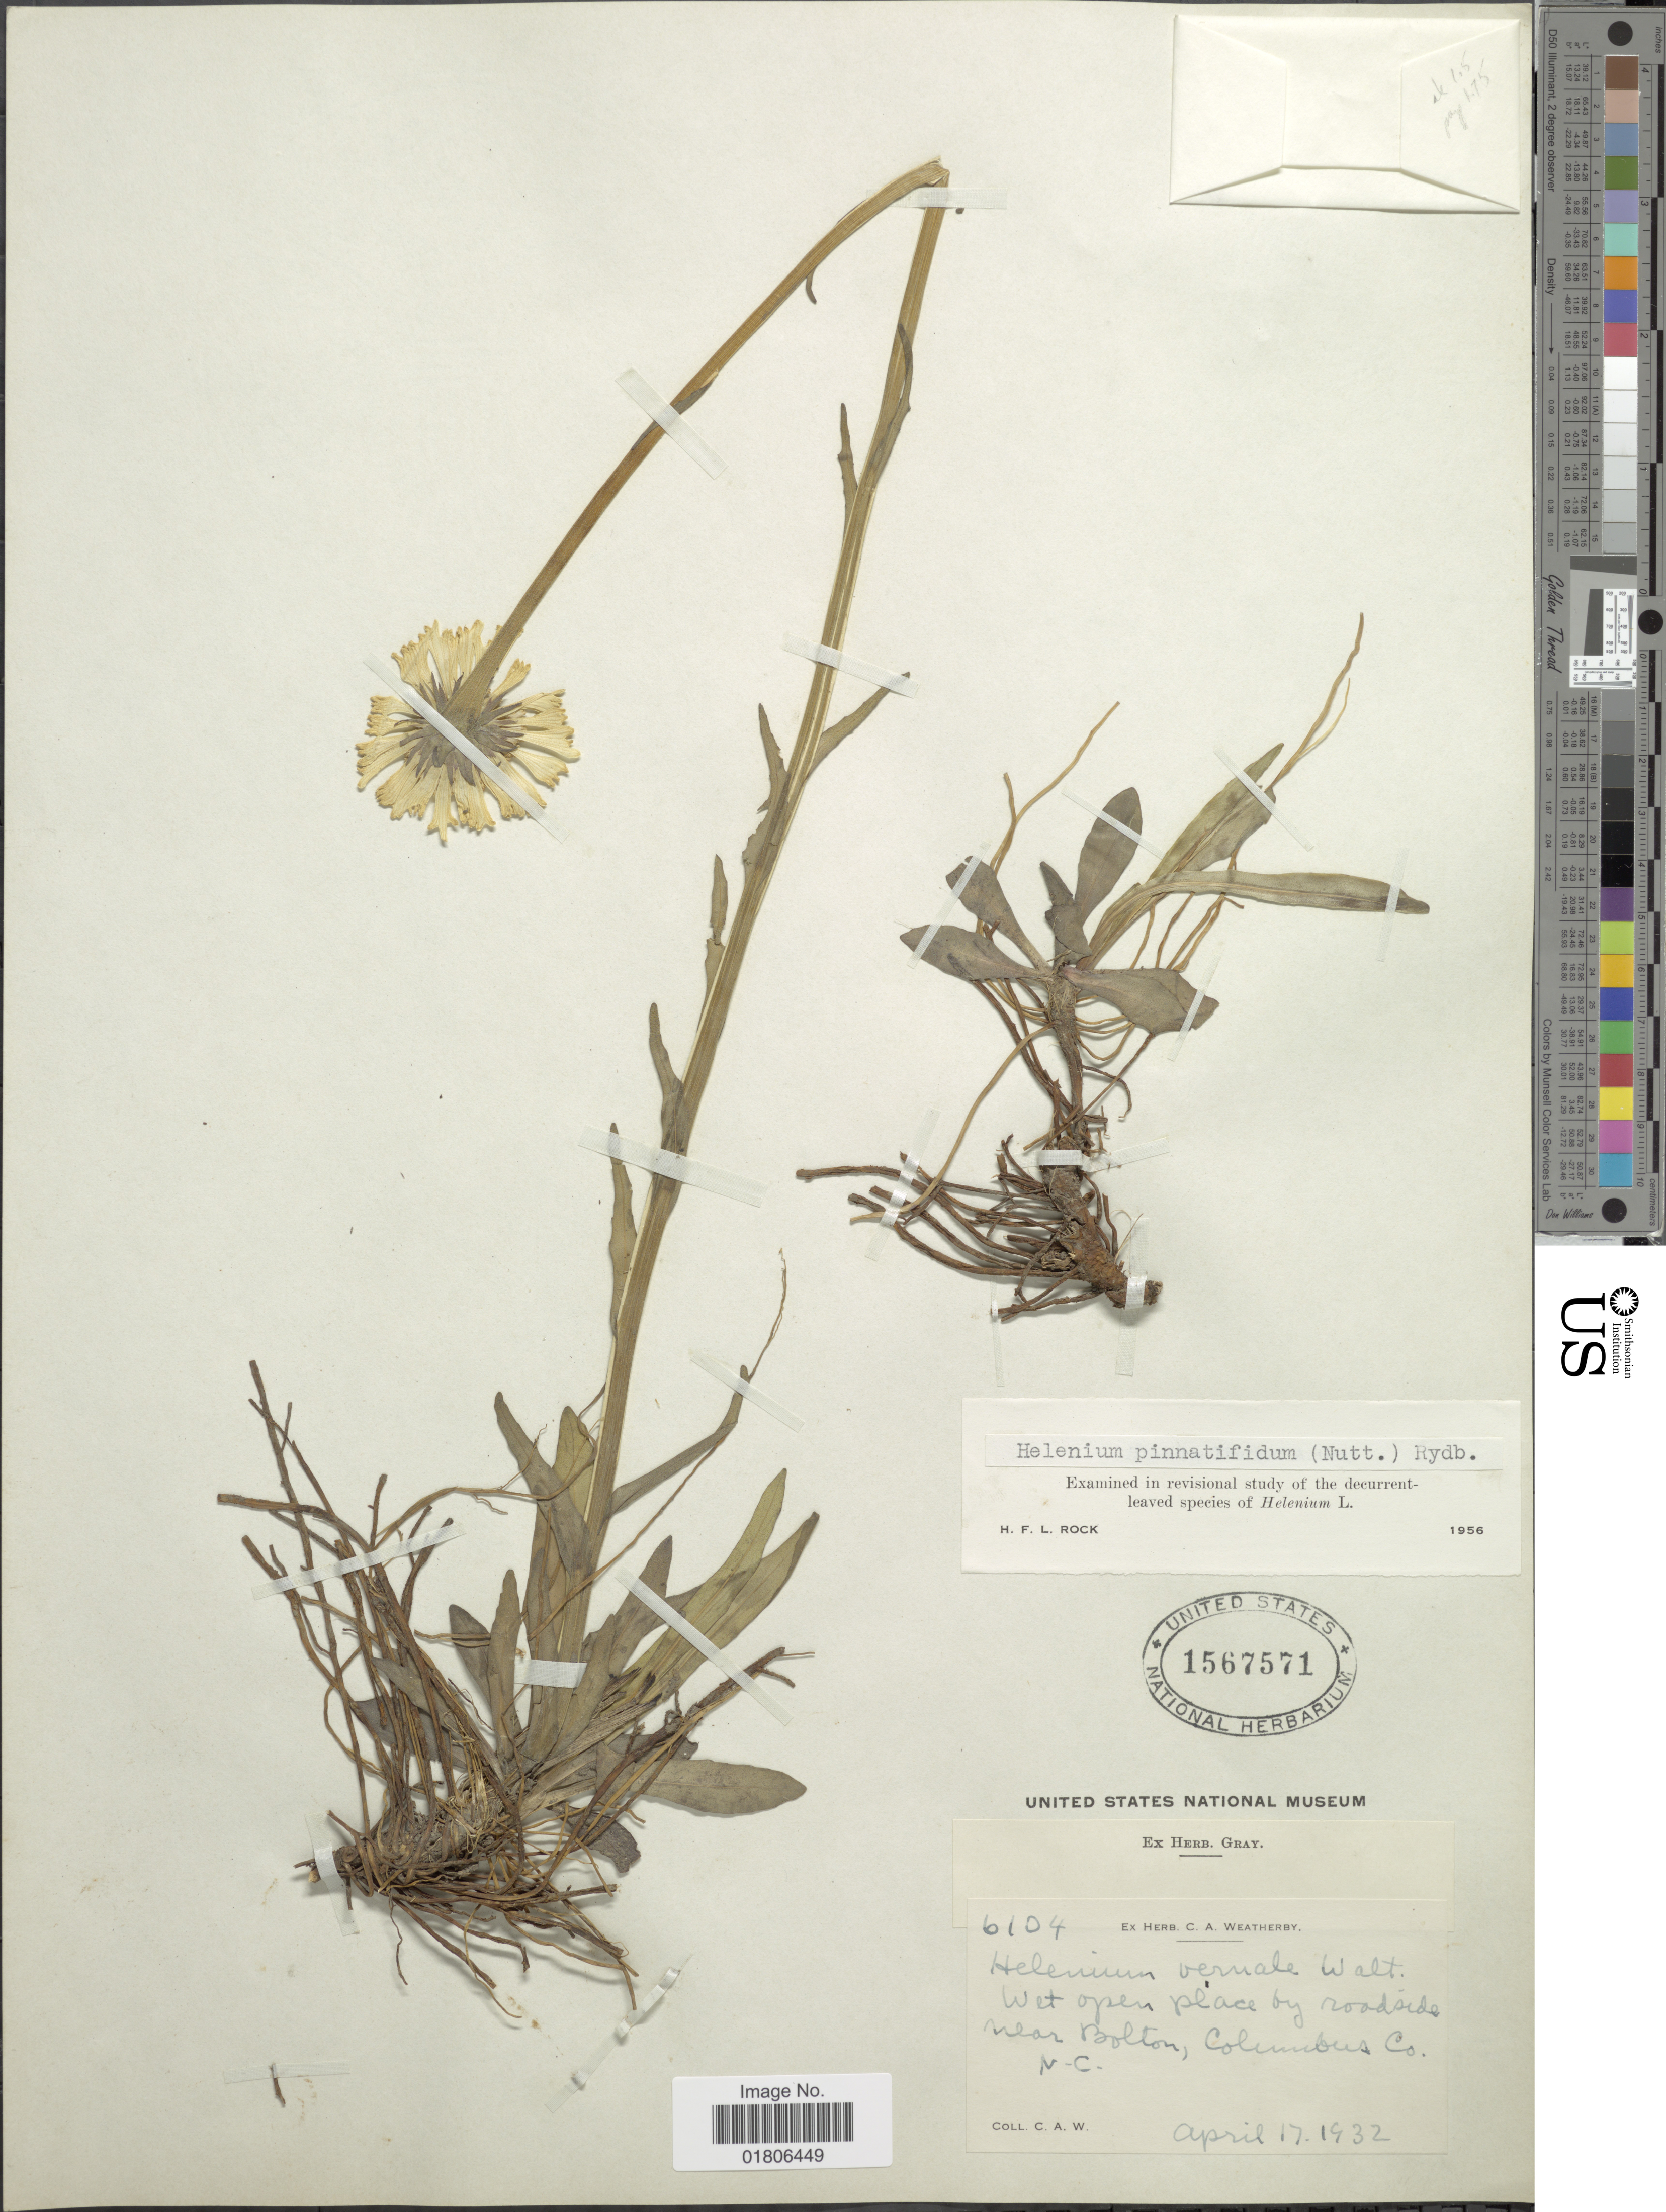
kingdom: Plantae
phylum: Tracheophyta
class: Magnoliopsida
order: Asterales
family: Asteraceae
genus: Helenium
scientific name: Helenium pinnatifidum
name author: (Schwein. ex Nutt.) Rydb.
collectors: C. A. Weatherby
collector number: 6104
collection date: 1932-04-17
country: United States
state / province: North Carolina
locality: Wet open place by roadside near Bolton, Columbus Co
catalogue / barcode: US 1567571